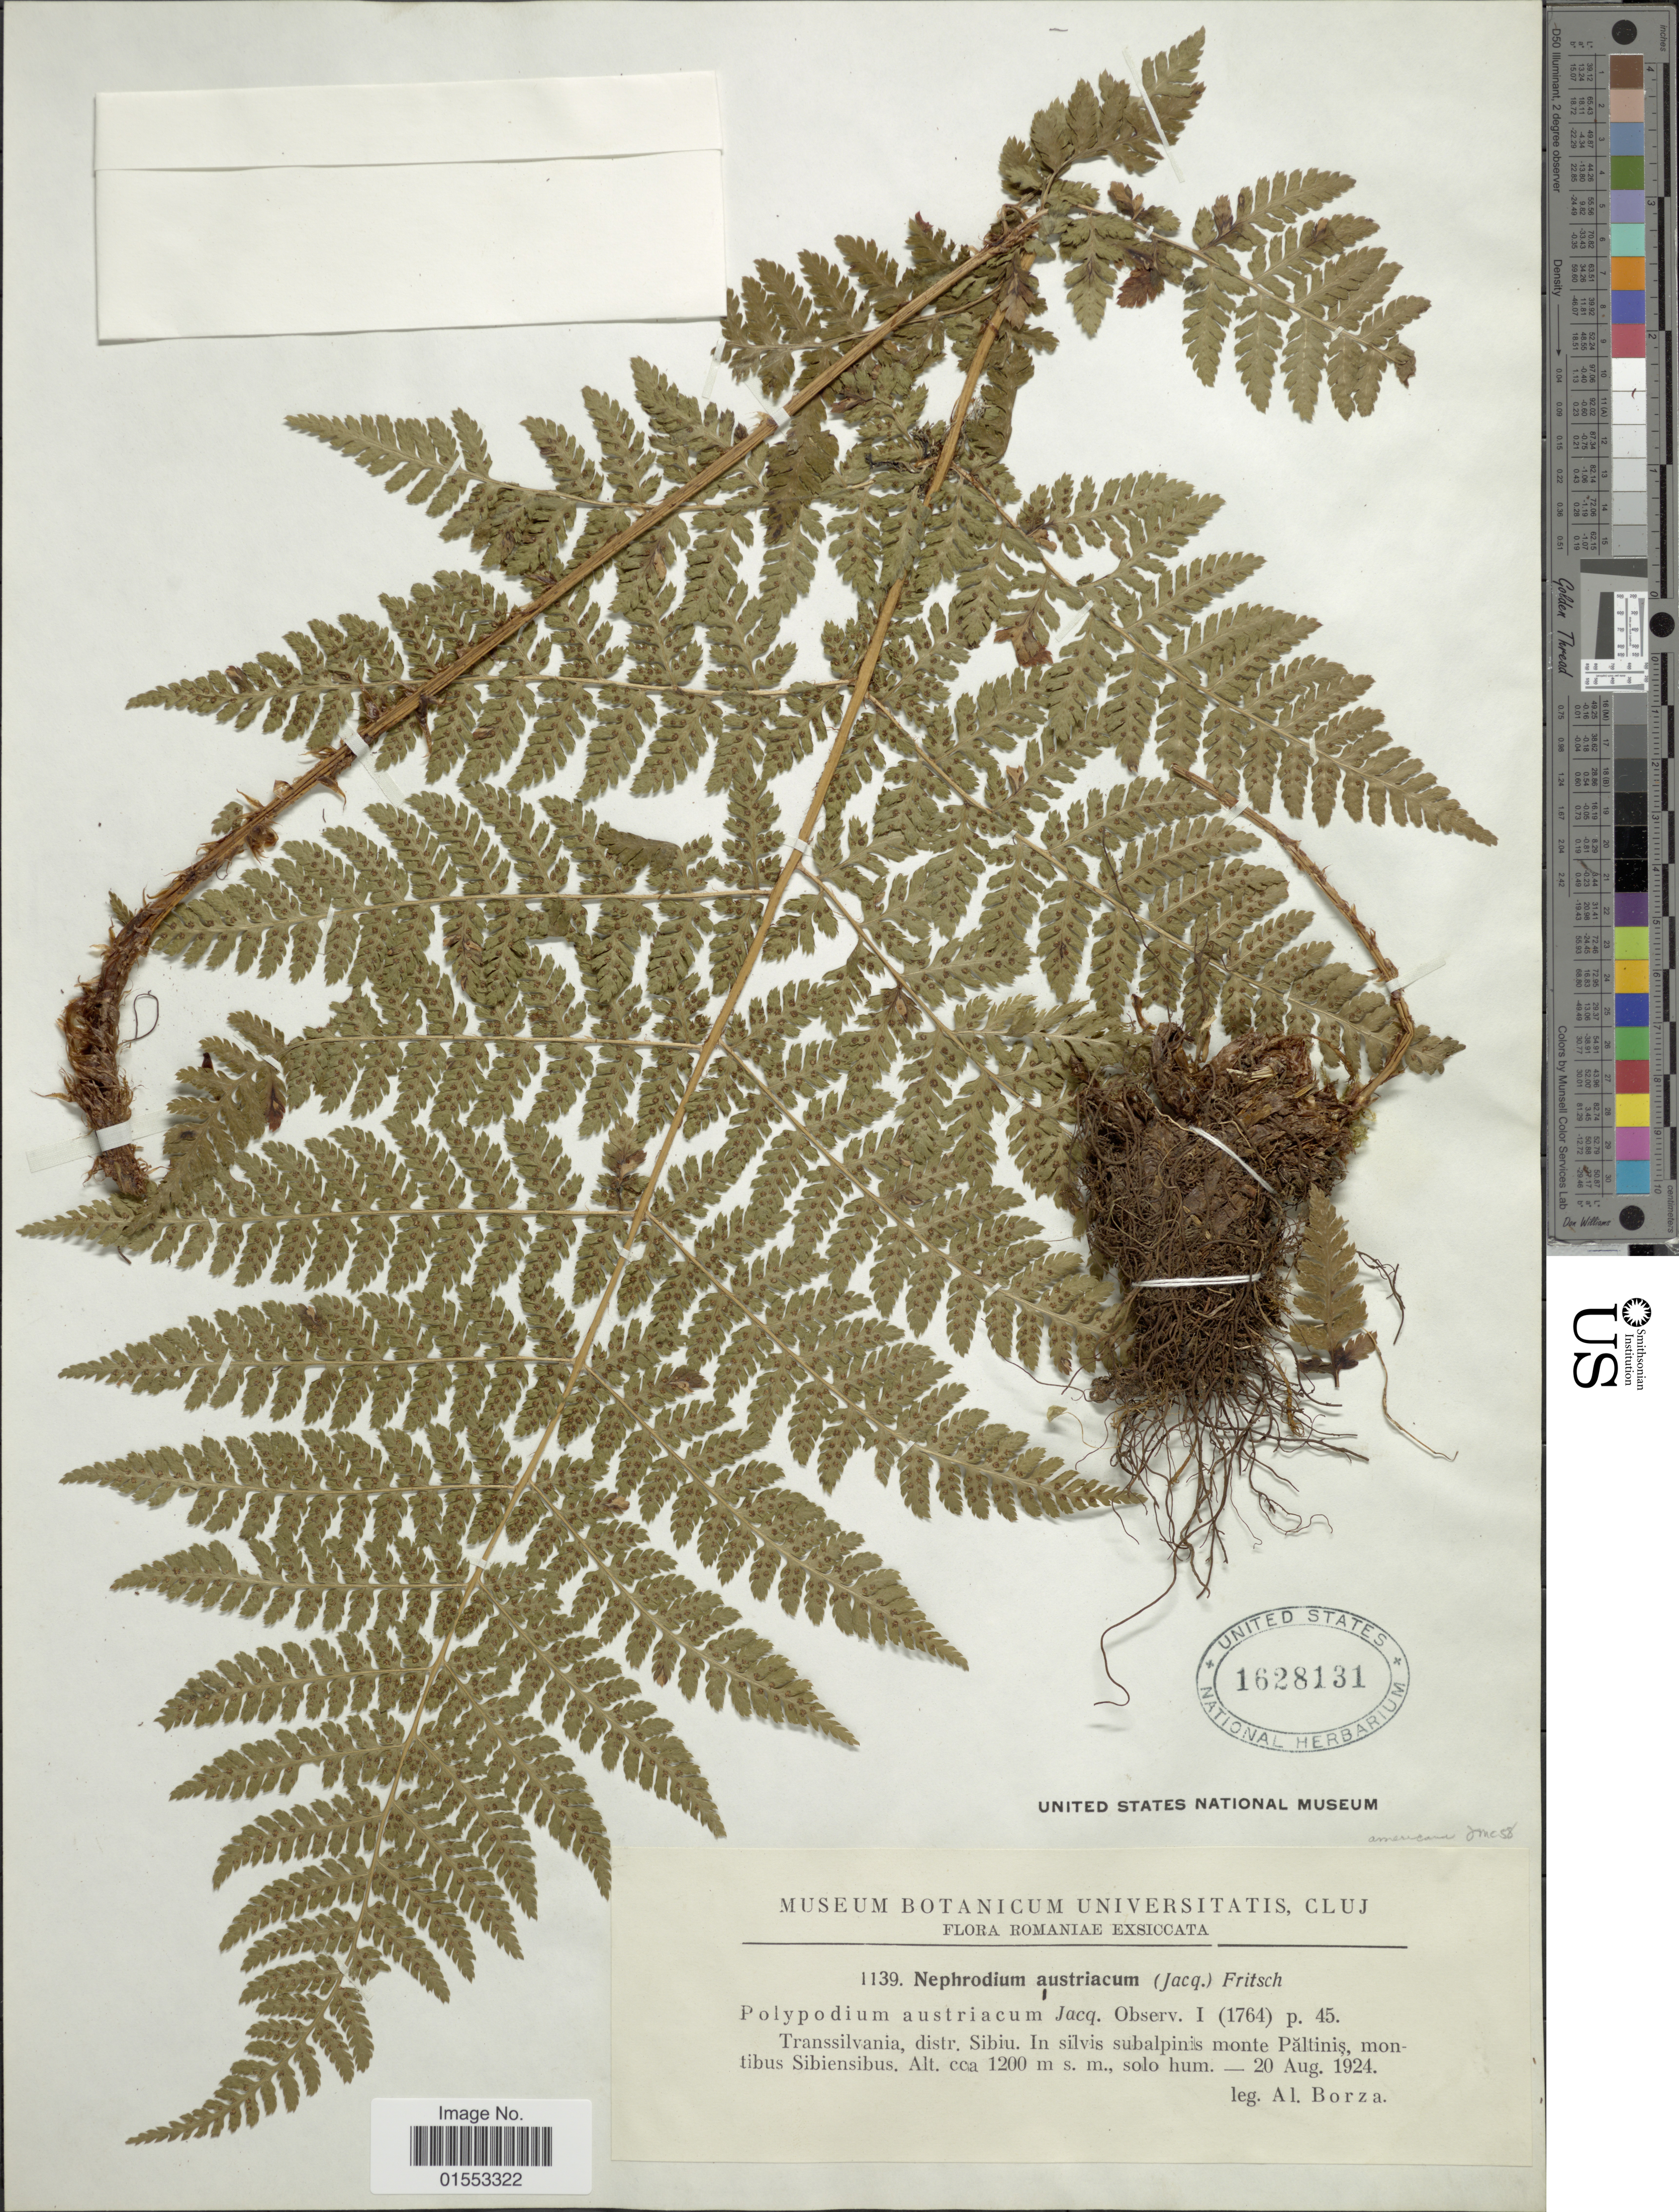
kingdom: Plantae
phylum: Tracheophyta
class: Polypodiopsida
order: Polypodiales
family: Dryopteridaceae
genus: Dryopteris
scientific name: Dryopteris expansa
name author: (C. Presl) Fraser-Jenk. & Jermy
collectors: A. Borza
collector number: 1139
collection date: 1924-08-20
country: Romania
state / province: Sibiu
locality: Romaniae, Transsilvania, distr. Sibiu. In silvis subalpine monte Paltinis, montibus Sibiensibus.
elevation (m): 1200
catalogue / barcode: US 1628131